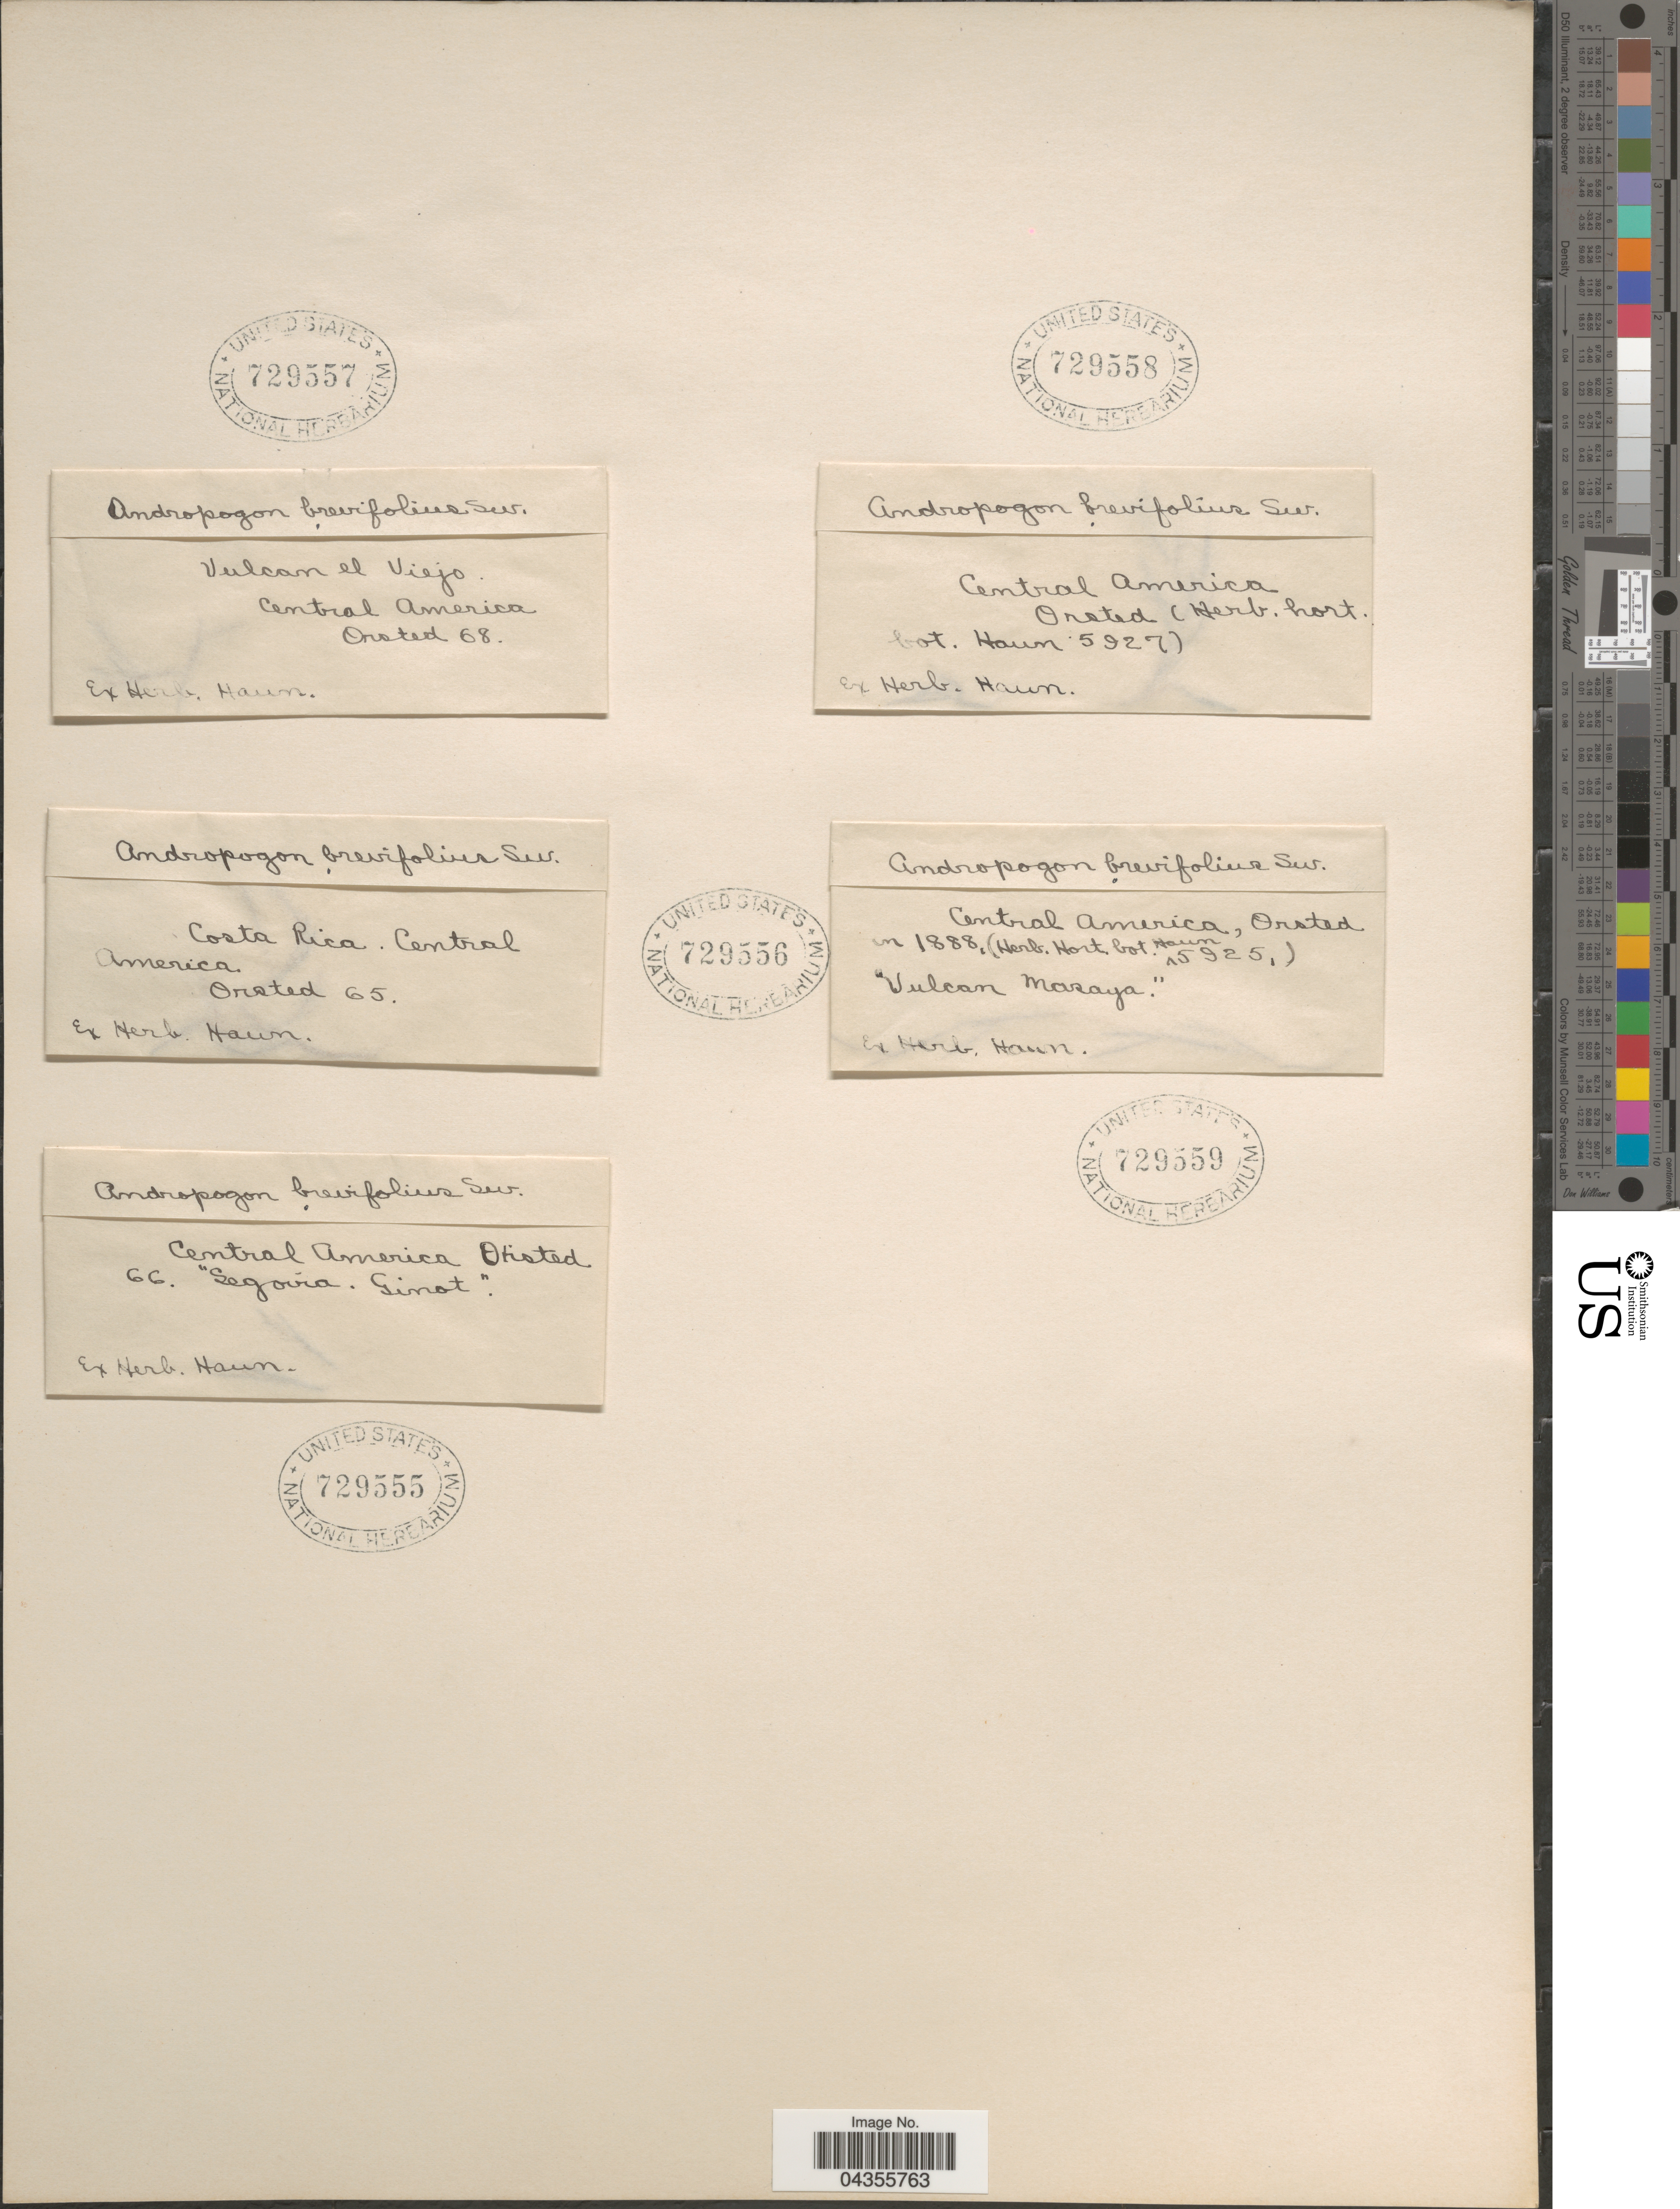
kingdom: Plantae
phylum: Tracheophyta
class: Liliopsida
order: Poales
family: Poaceae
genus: Schizachyrium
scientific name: Schizachyrium brevifolium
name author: (Sw.) Nees ex Büse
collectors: Ørsted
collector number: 65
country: Costa Rica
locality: Central America.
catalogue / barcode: US 729556-2